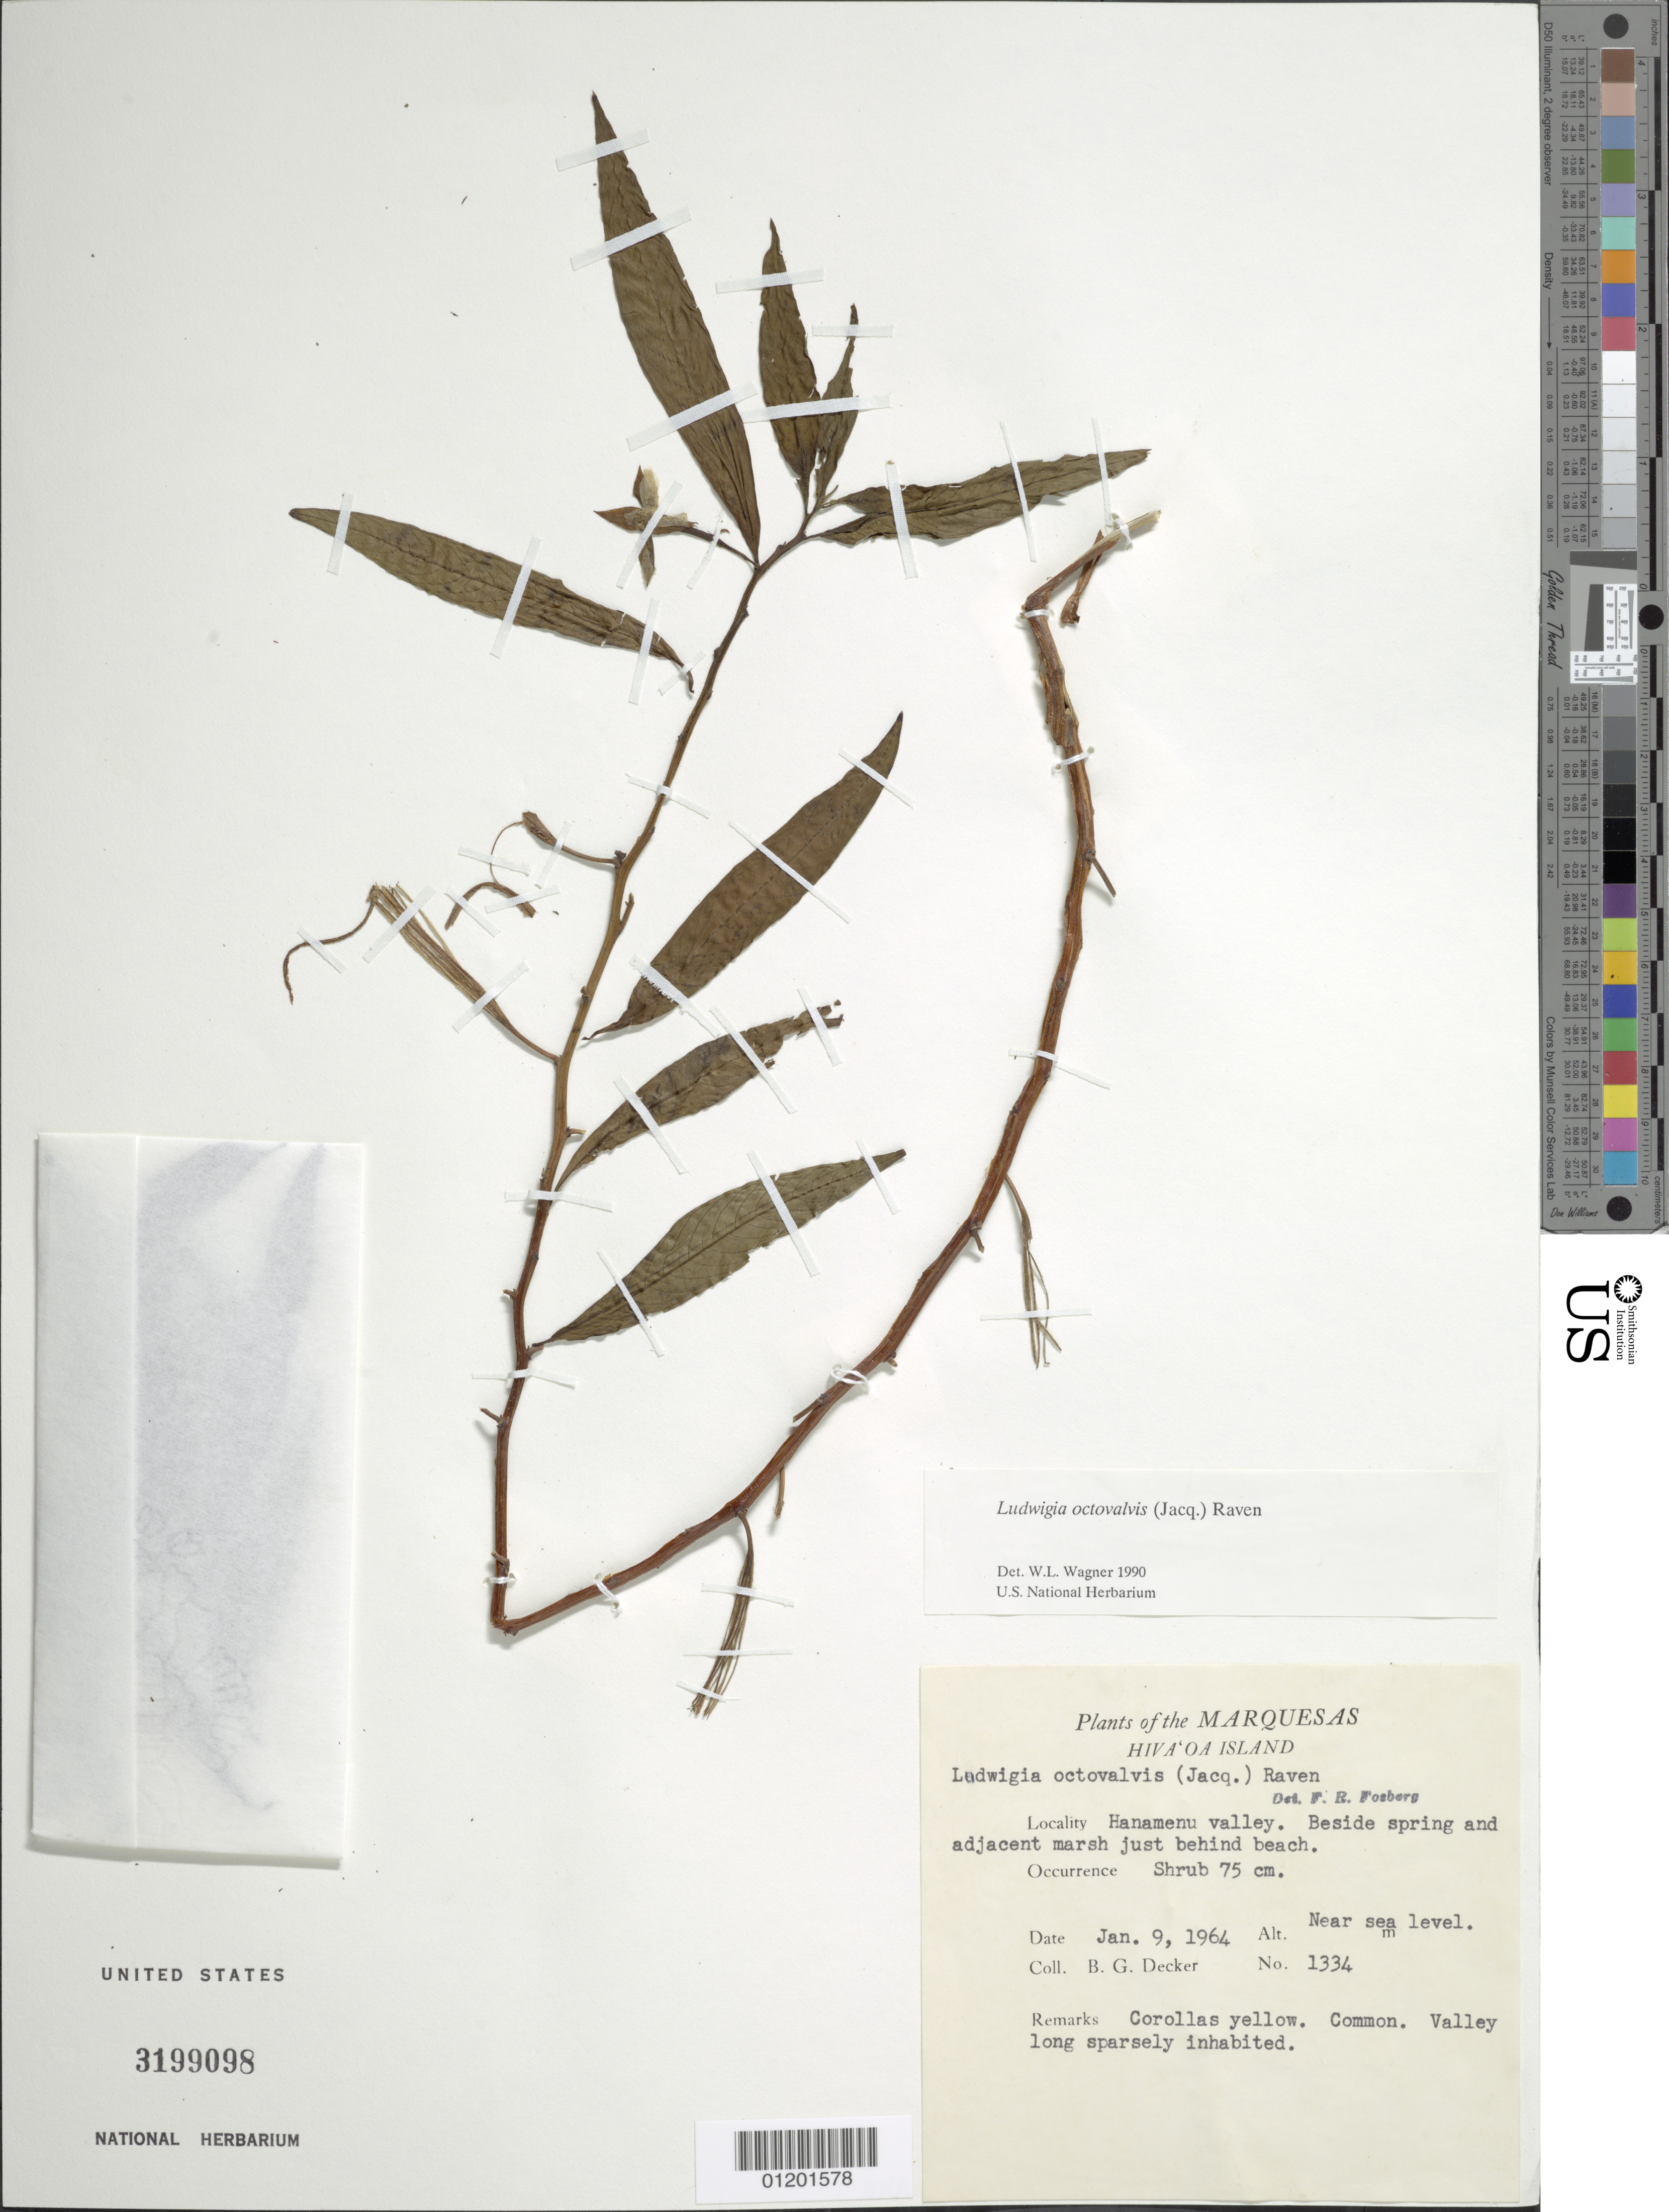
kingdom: Plantae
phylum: Tracheophyta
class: Magnoliopsida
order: Myrtales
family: Onagraceae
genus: Ludwigia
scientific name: Ludwigia octovalvis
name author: (Jacq.) P.H. Raven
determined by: Wagner, W. L., (BOT), Smithsonian Institution - National Museum of Natural History (UNITED STATES)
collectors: B. G. Decker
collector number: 1334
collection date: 1964-01-09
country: French Polynesia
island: Hiva Oa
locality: Hanamenu Valley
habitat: beside spring and adjacent marsh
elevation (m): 0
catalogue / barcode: US 3199098